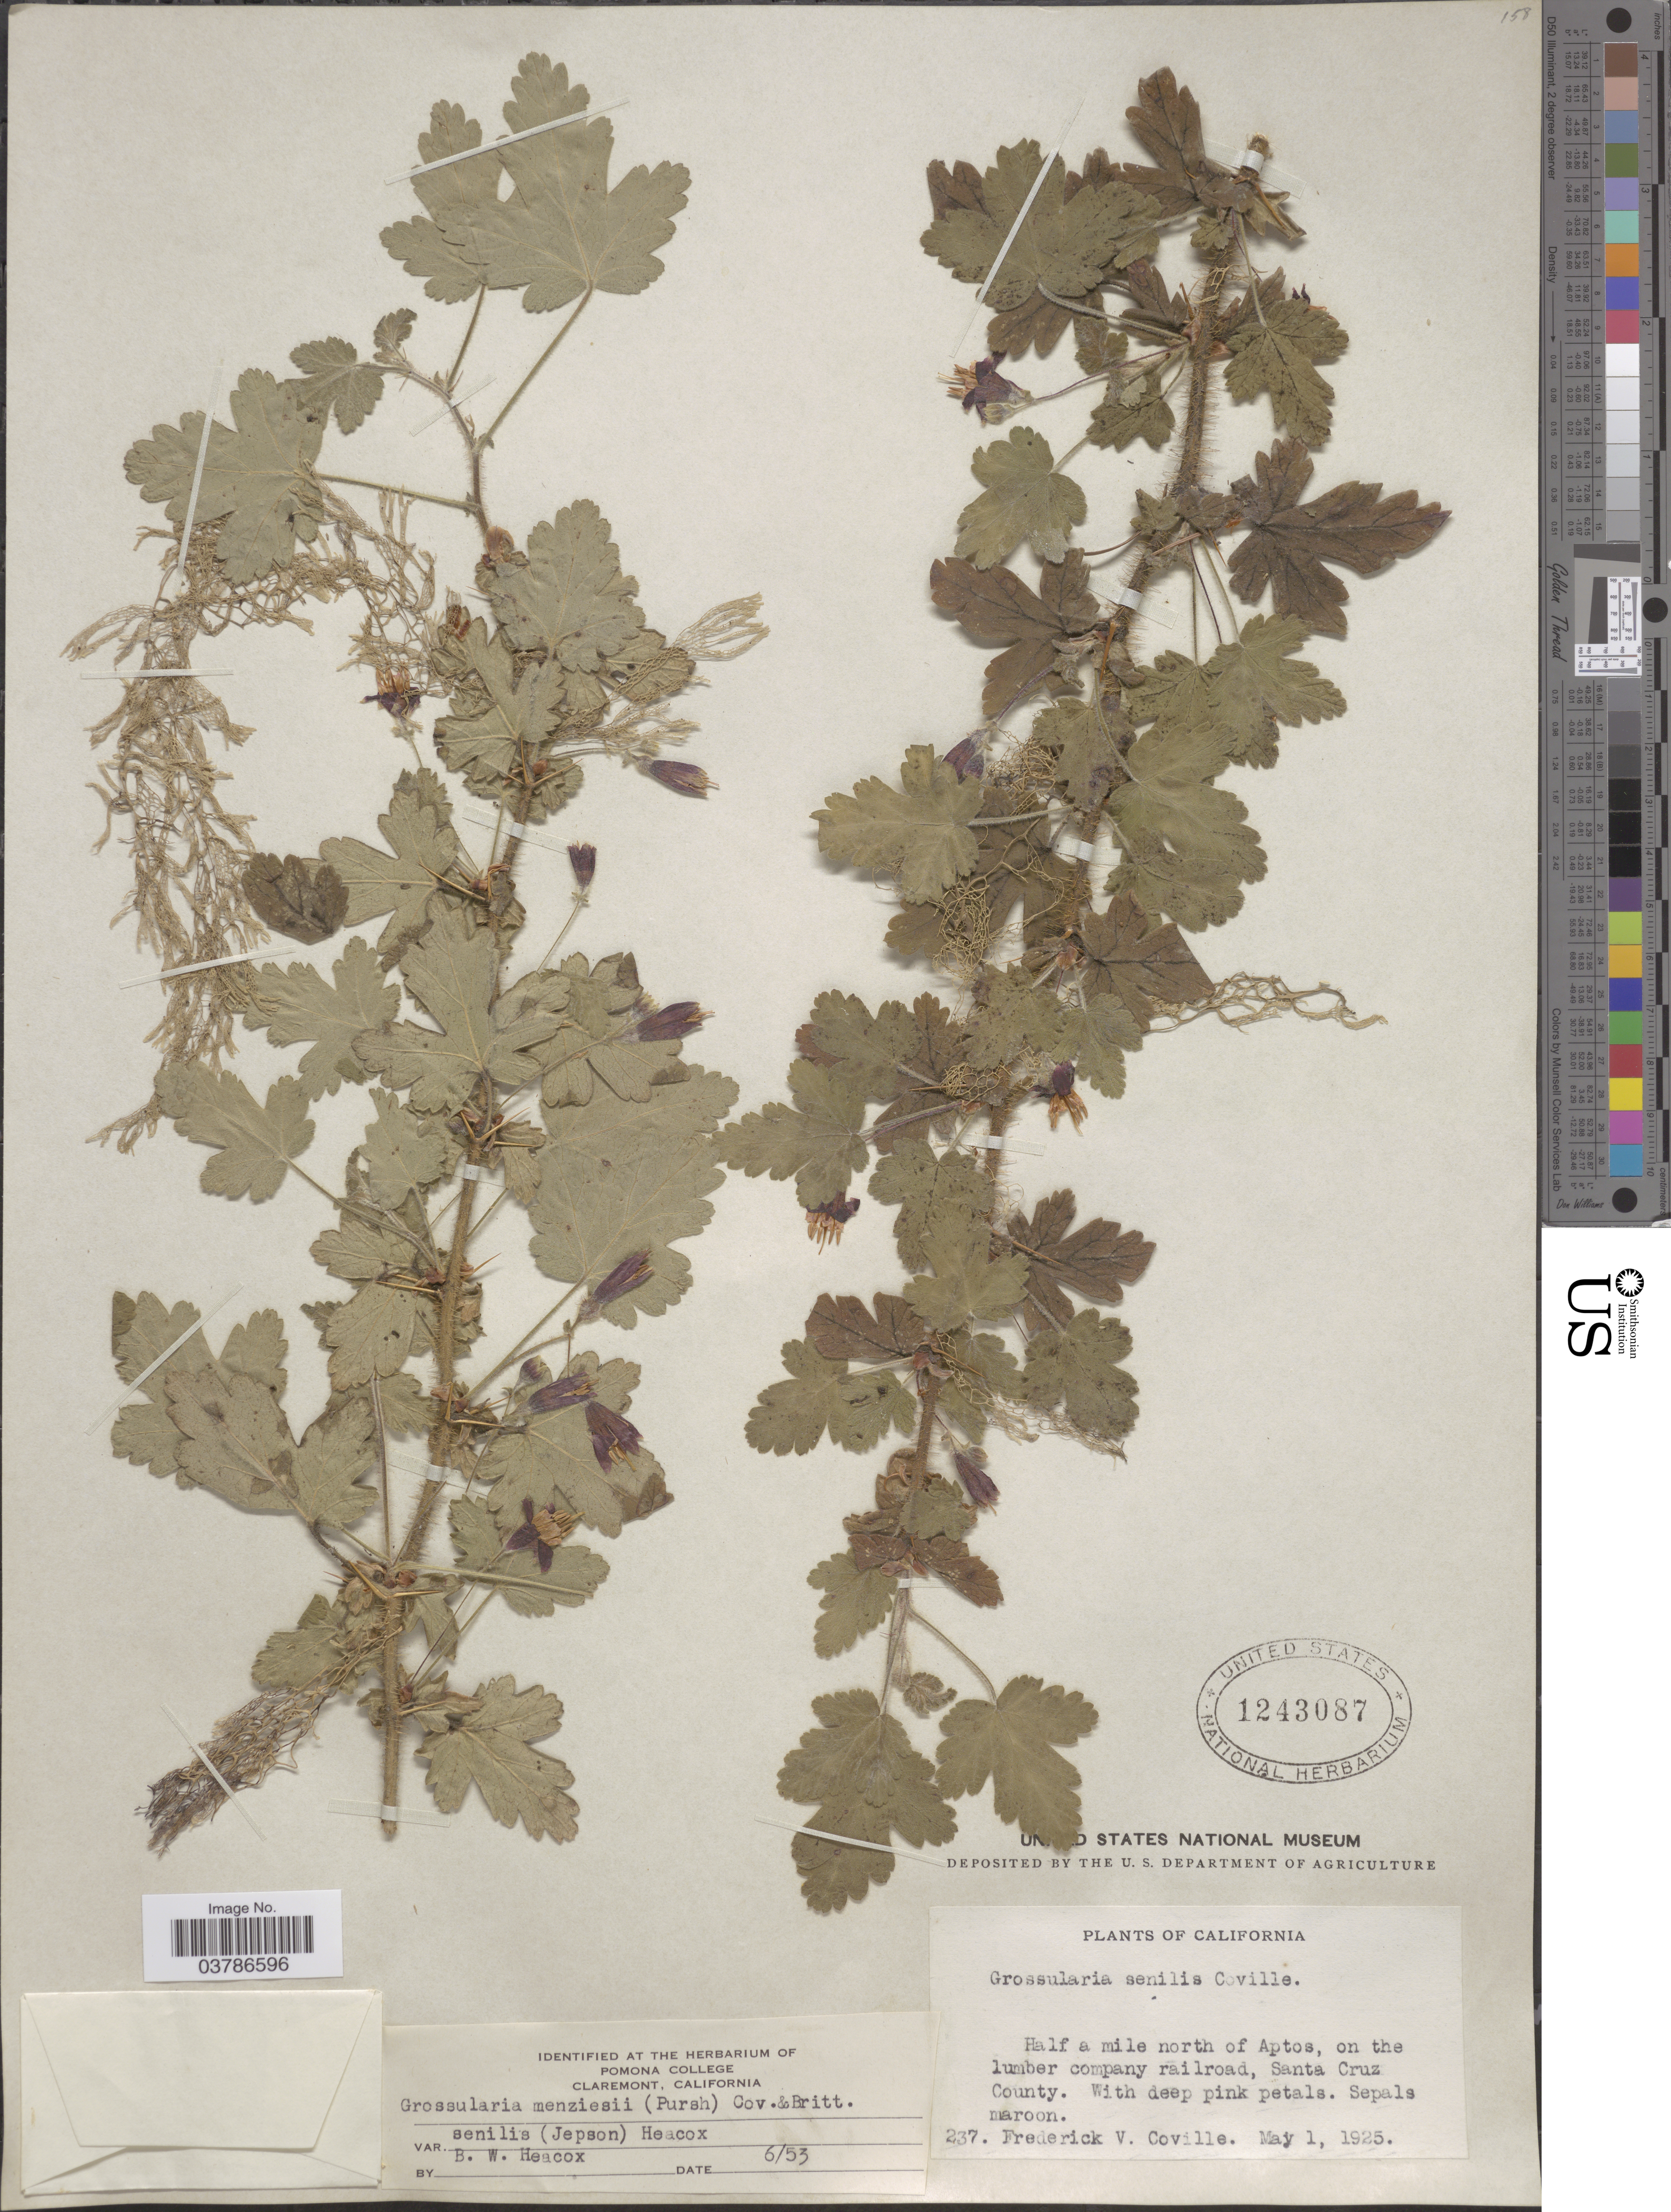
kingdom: Plantae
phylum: Tracheophyta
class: Magnoliopsida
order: Saxifragales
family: Grossulariaceae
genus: Ribes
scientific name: Ribes menziesii var. senile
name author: (Coville) Jeps.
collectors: F. V. Coville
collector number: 237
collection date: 1925-05-01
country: United States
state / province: California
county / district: Santa Cruz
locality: Half a mile north of Aptos, on the lumber company railroad, Santa Cruz County.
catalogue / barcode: US 1243087